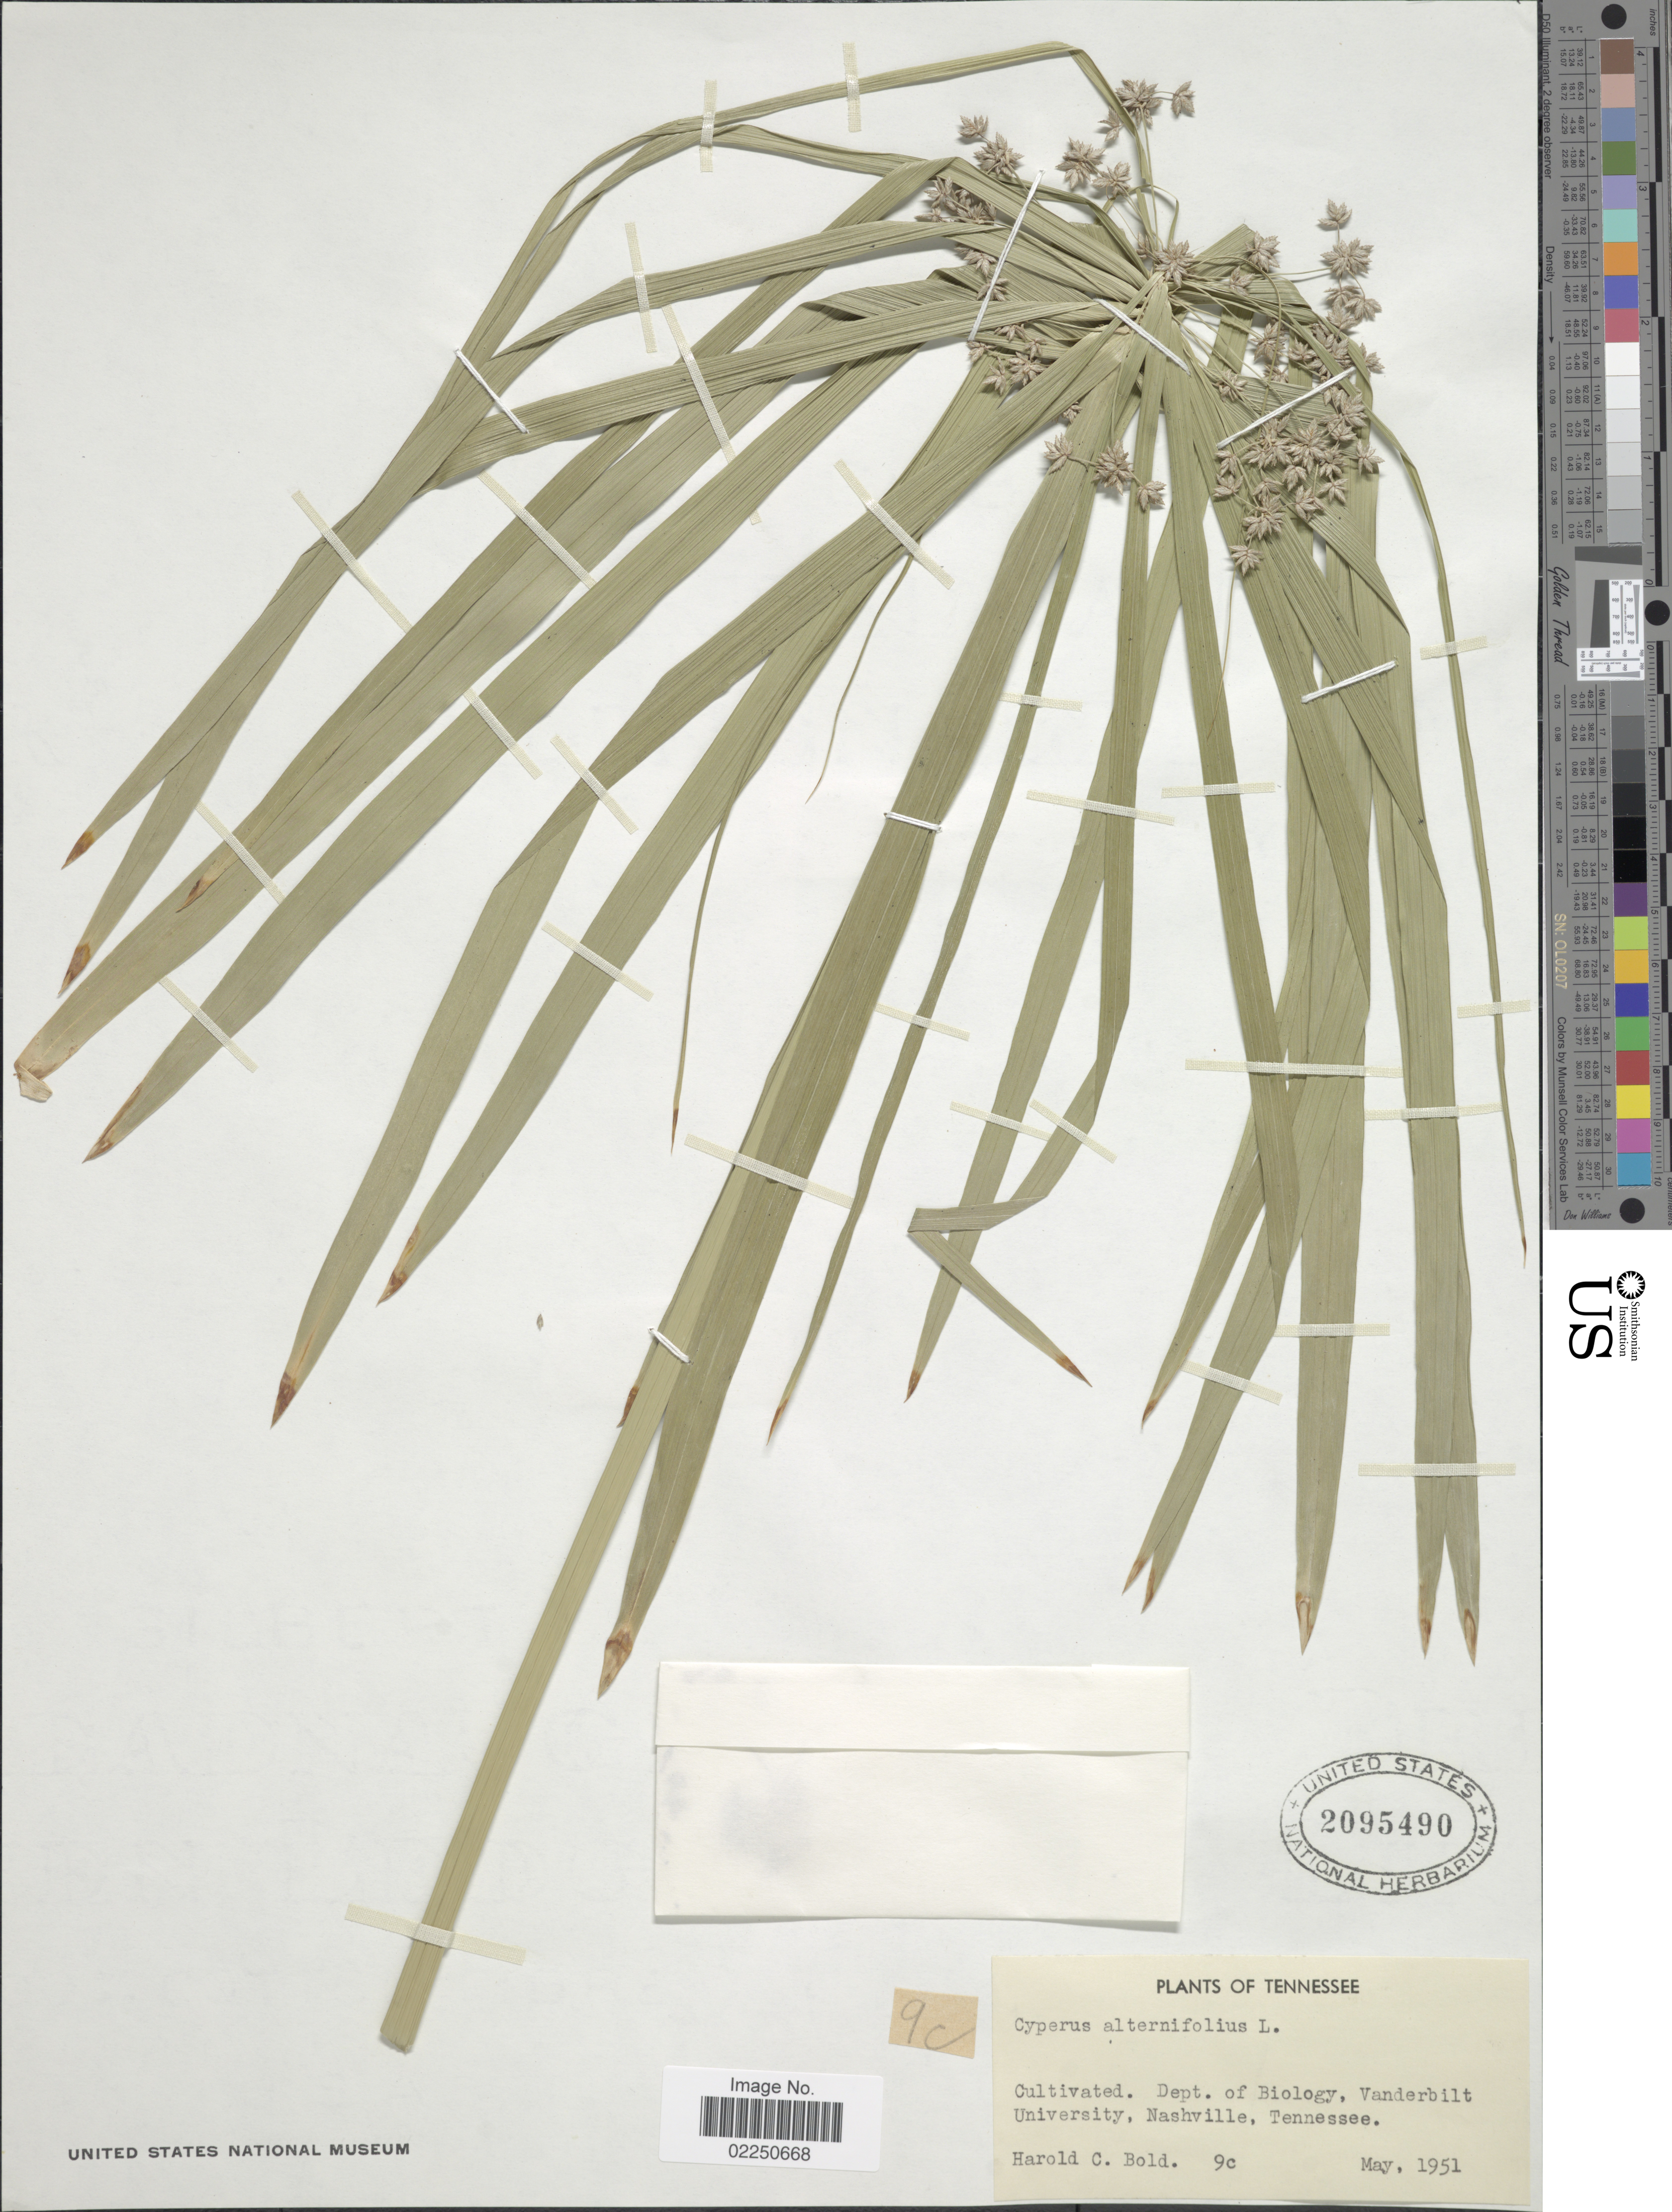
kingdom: Plantae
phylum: Tracheophyta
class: Liliopsida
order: Poales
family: Cyperaceae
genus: Cyperus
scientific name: Cyperus involucratus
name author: Rottb.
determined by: Strong, Mark T., (BOT), Smithsonian Institution - National Museum of Natural History (UNITED STATES)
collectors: H. Bold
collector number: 9c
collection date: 1951-05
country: United States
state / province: Tennessee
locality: Dept. of Biology, Vanderbilt University, Nashville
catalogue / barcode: US 2095490